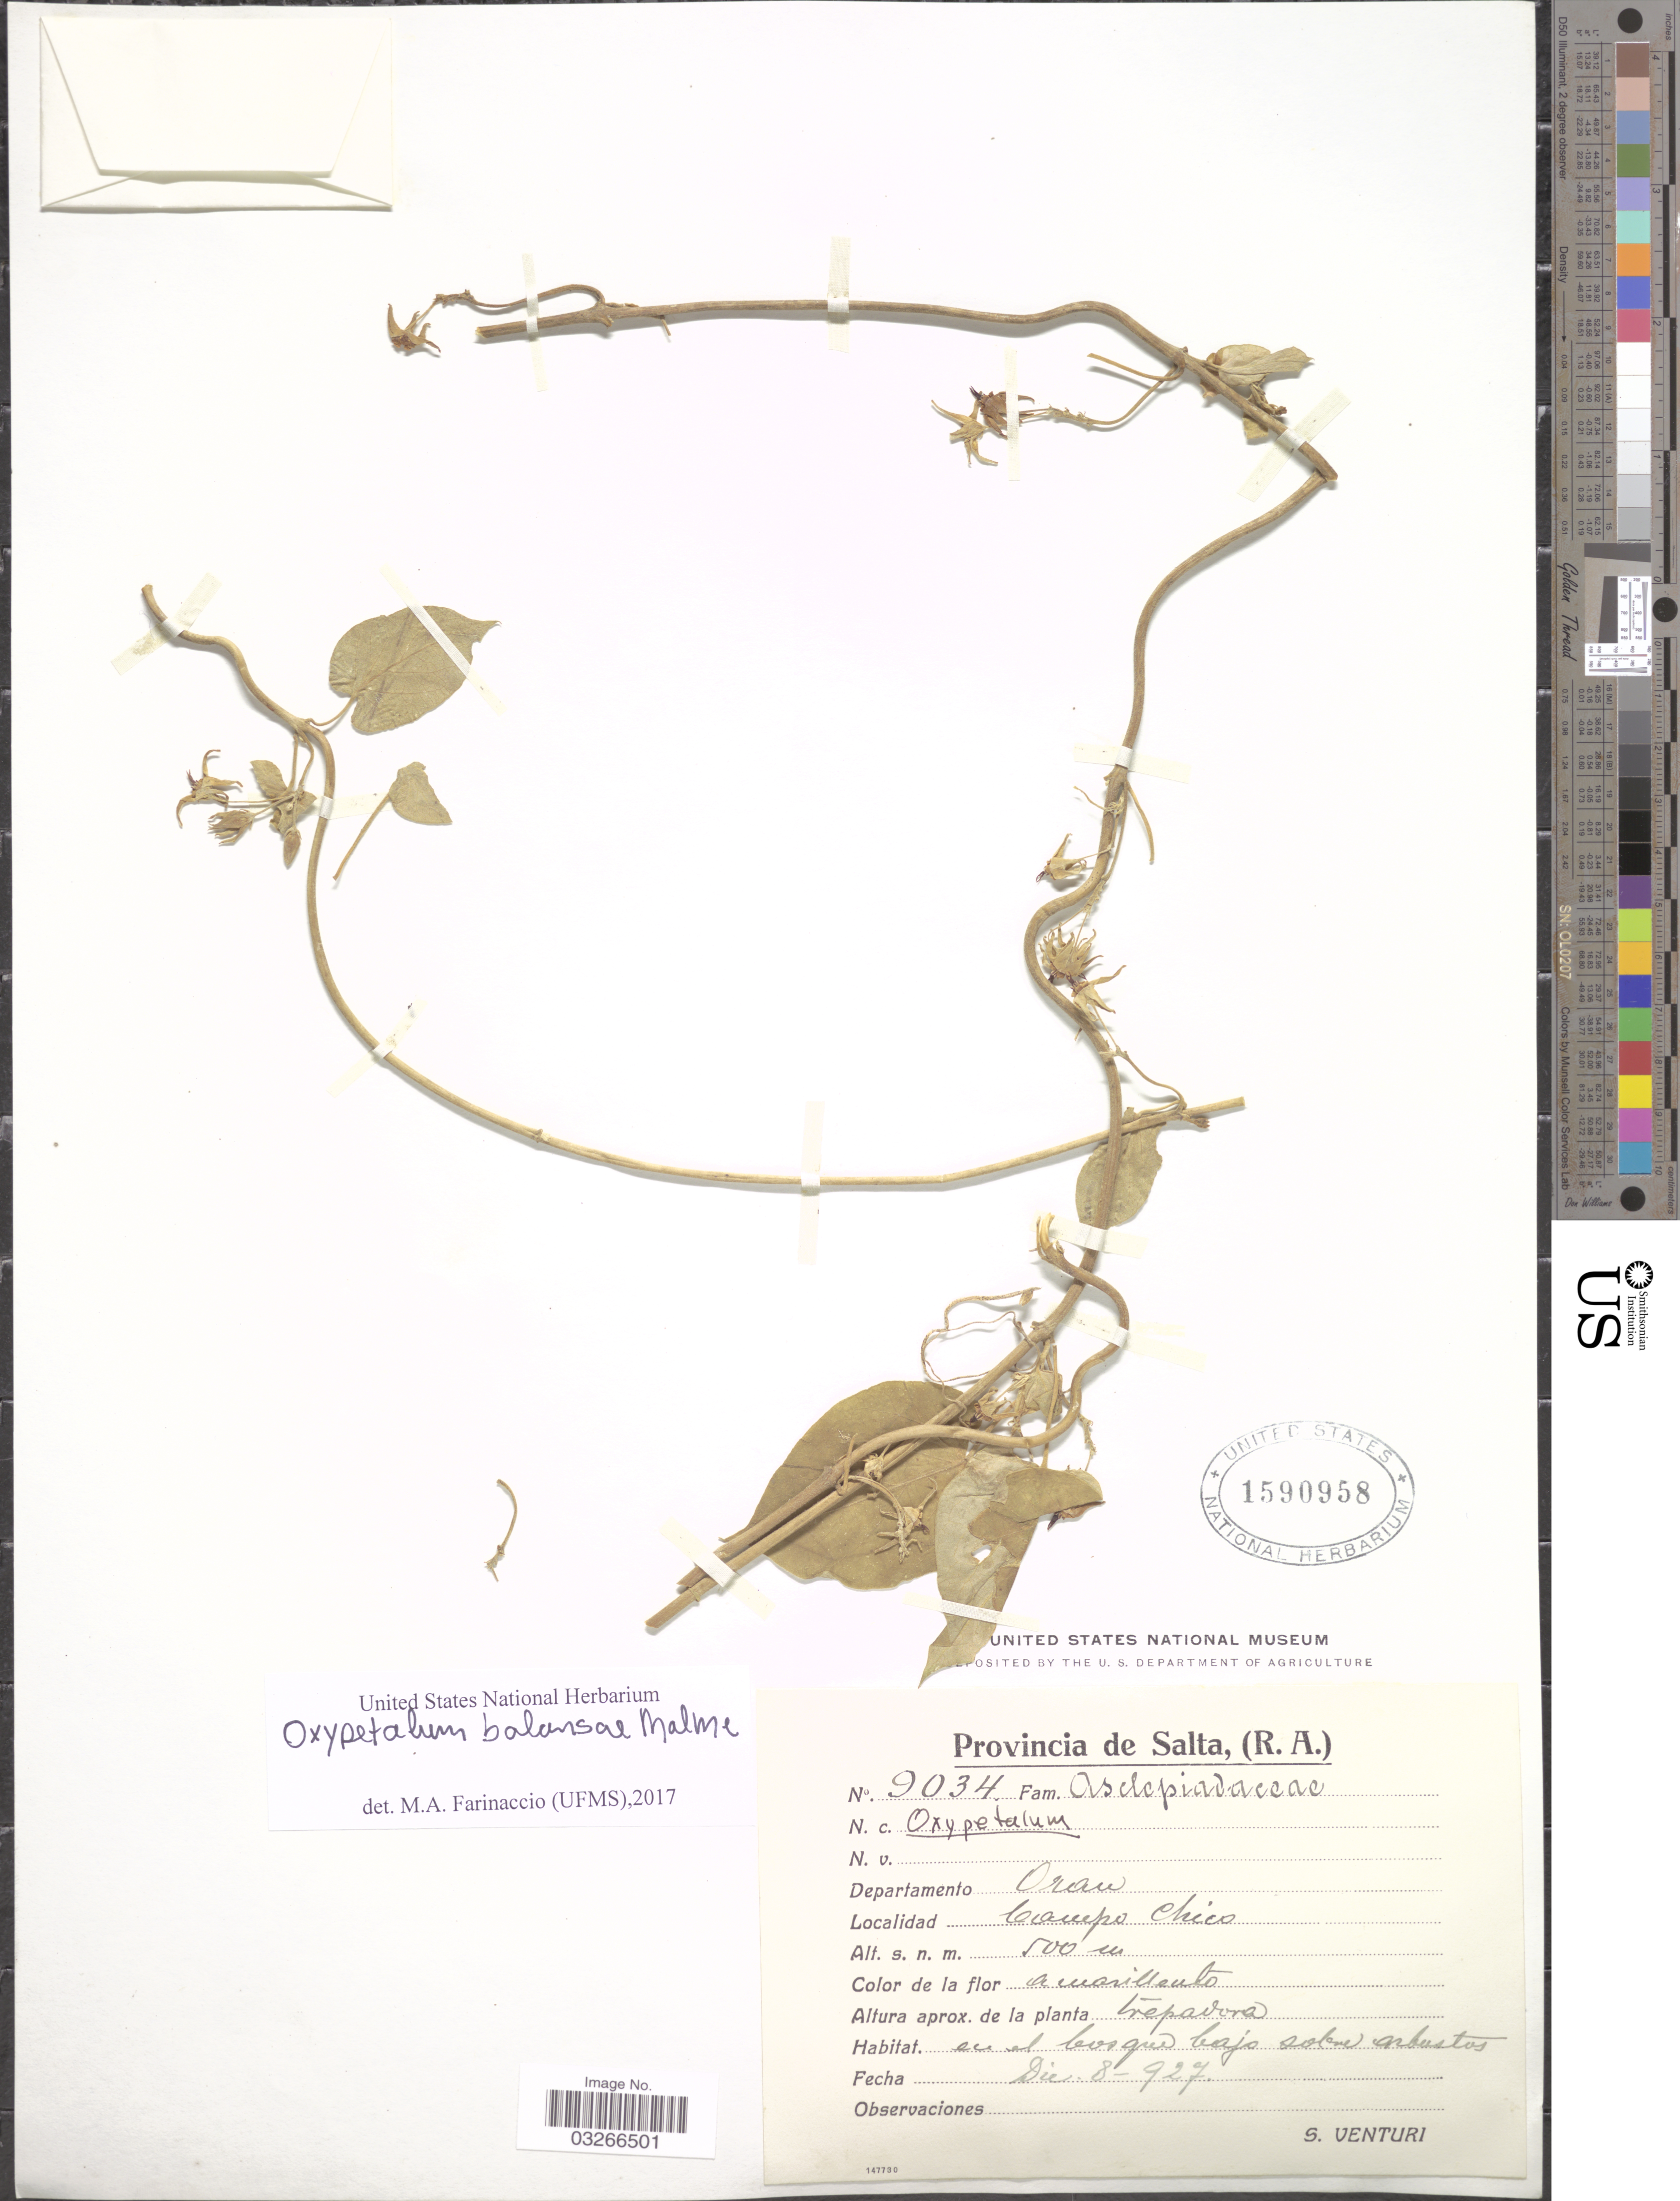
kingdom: Plantae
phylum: Tracheophyta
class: Magnoliopsida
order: Gentianales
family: Apocynaceae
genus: Oxypetalum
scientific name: Oxypetalum sp.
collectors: S. Venturi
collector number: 9034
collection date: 1927-12-08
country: Argentina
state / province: Salta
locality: (R.A.), Departamento Orano. Campo Chico.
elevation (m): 500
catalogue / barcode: US 1590958